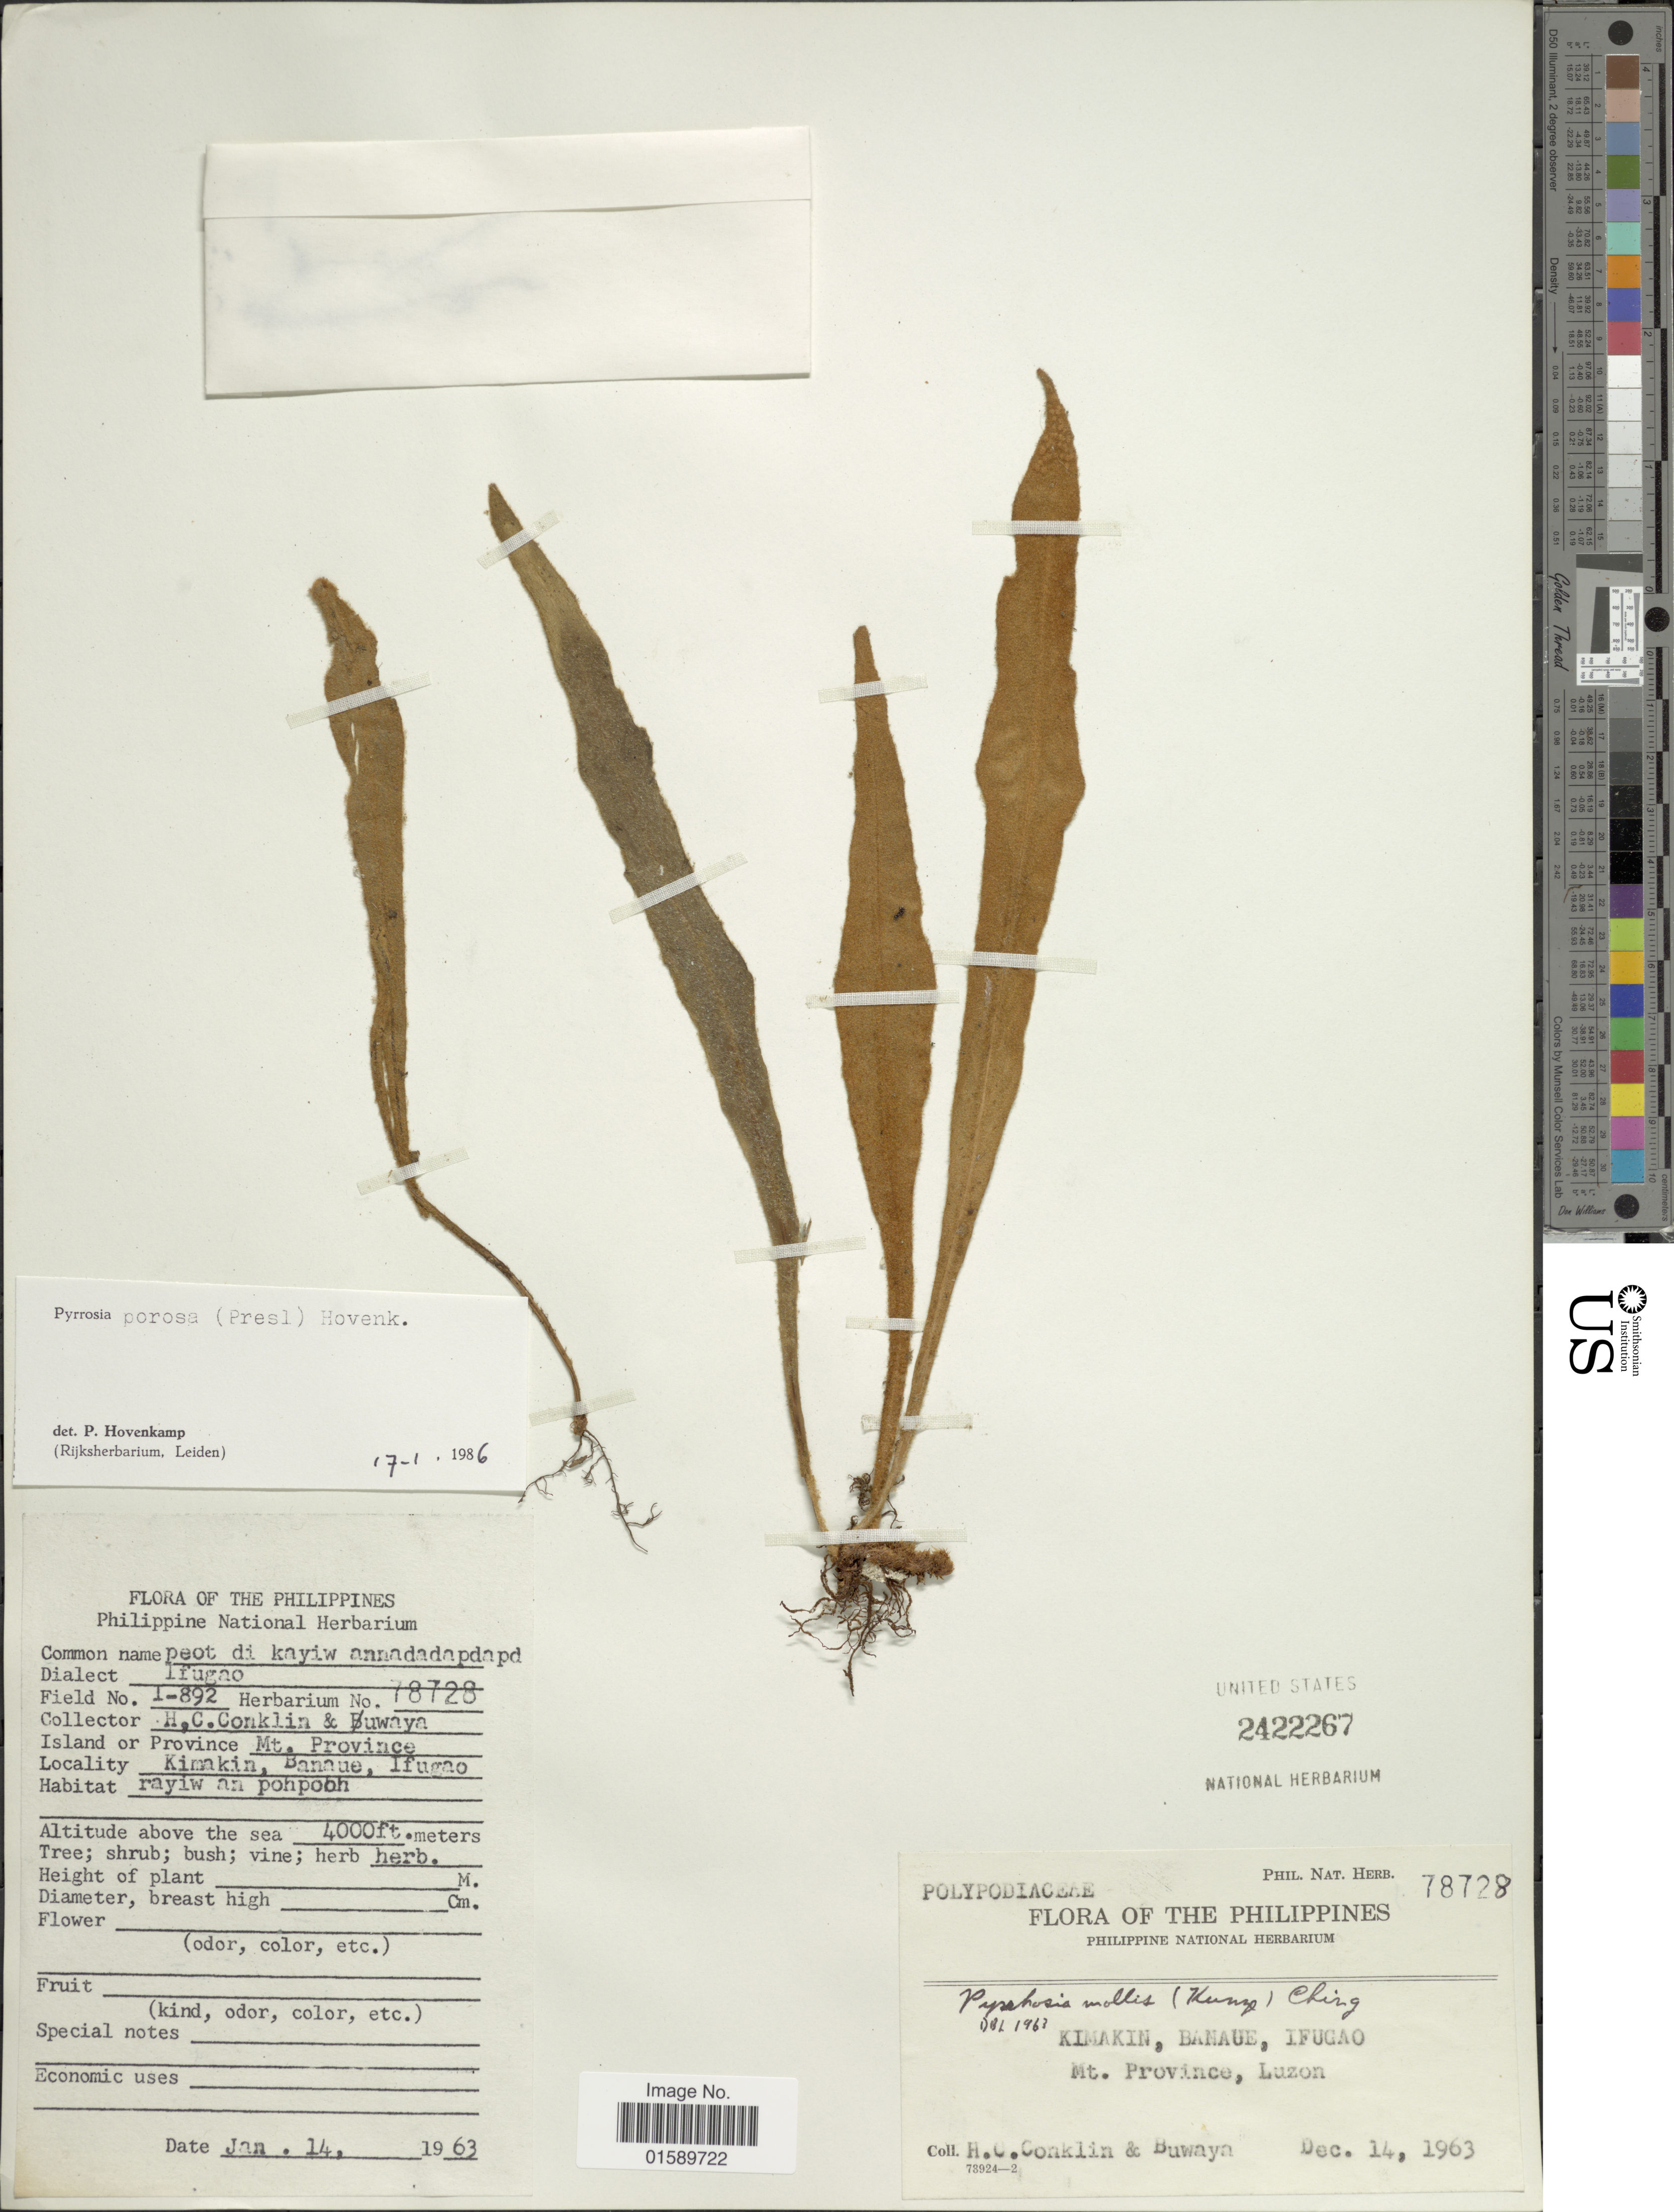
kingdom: Plantae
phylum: Tracheophyta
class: Polypodiopsida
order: Polypodiales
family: Polypodiaceae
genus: Pyrrosia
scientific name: Pyrrosia porosa var. porosa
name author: (C. Presl) Hovenkamp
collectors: H. Conklin & -. Buwaya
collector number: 1-892/78728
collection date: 1963-12-14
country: Philippines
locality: Kimakin, Banaue, Ifugao, Mt. Province, Luzon.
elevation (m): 1219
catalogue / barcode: US 2422267